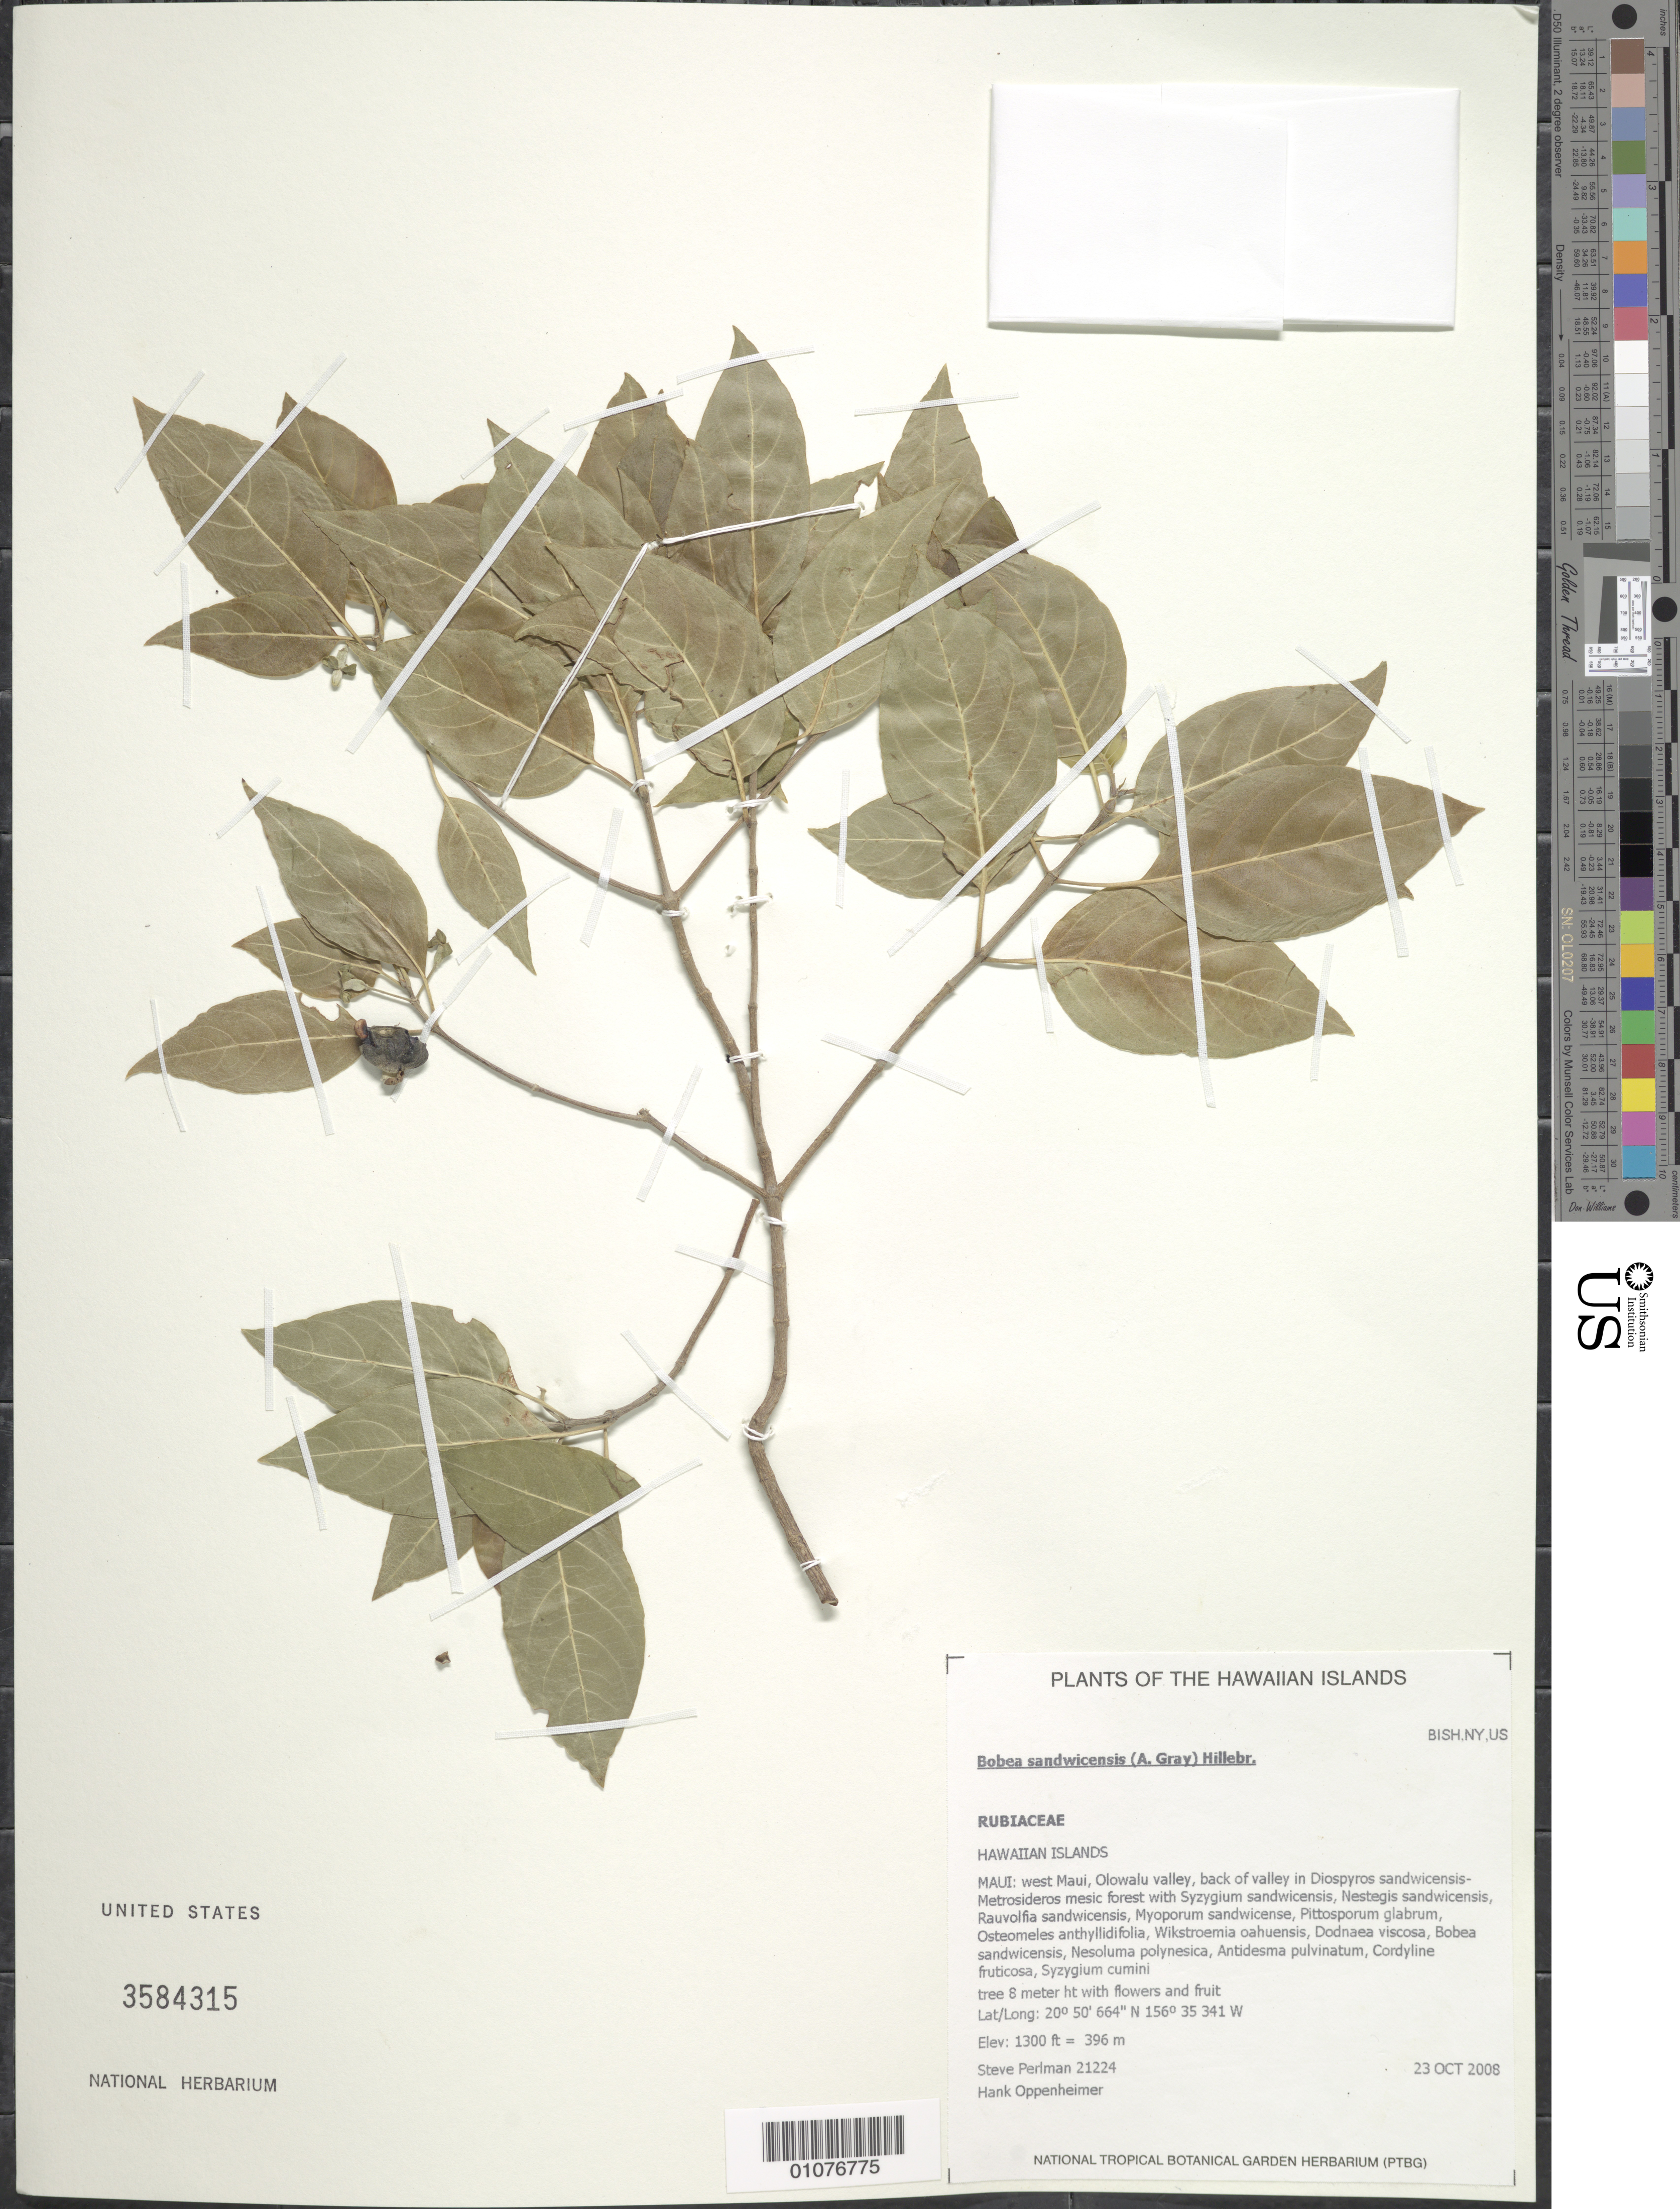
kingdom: Plantae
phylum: Tracheophyta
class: Magnoliopsida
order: Gentianales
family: Rubiaceae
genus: Bobea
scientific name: Bobea sandwicensis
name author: (A. Gray) Hillebr.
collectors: S. P. Perlman & H. Oppenheimer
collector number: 21224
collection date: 2008-10-23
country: United States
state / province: Hawaii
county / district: Maui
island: Maui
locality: W Maui, Olowalu valley, back of valley.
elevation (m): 396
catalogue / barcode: US 3584315